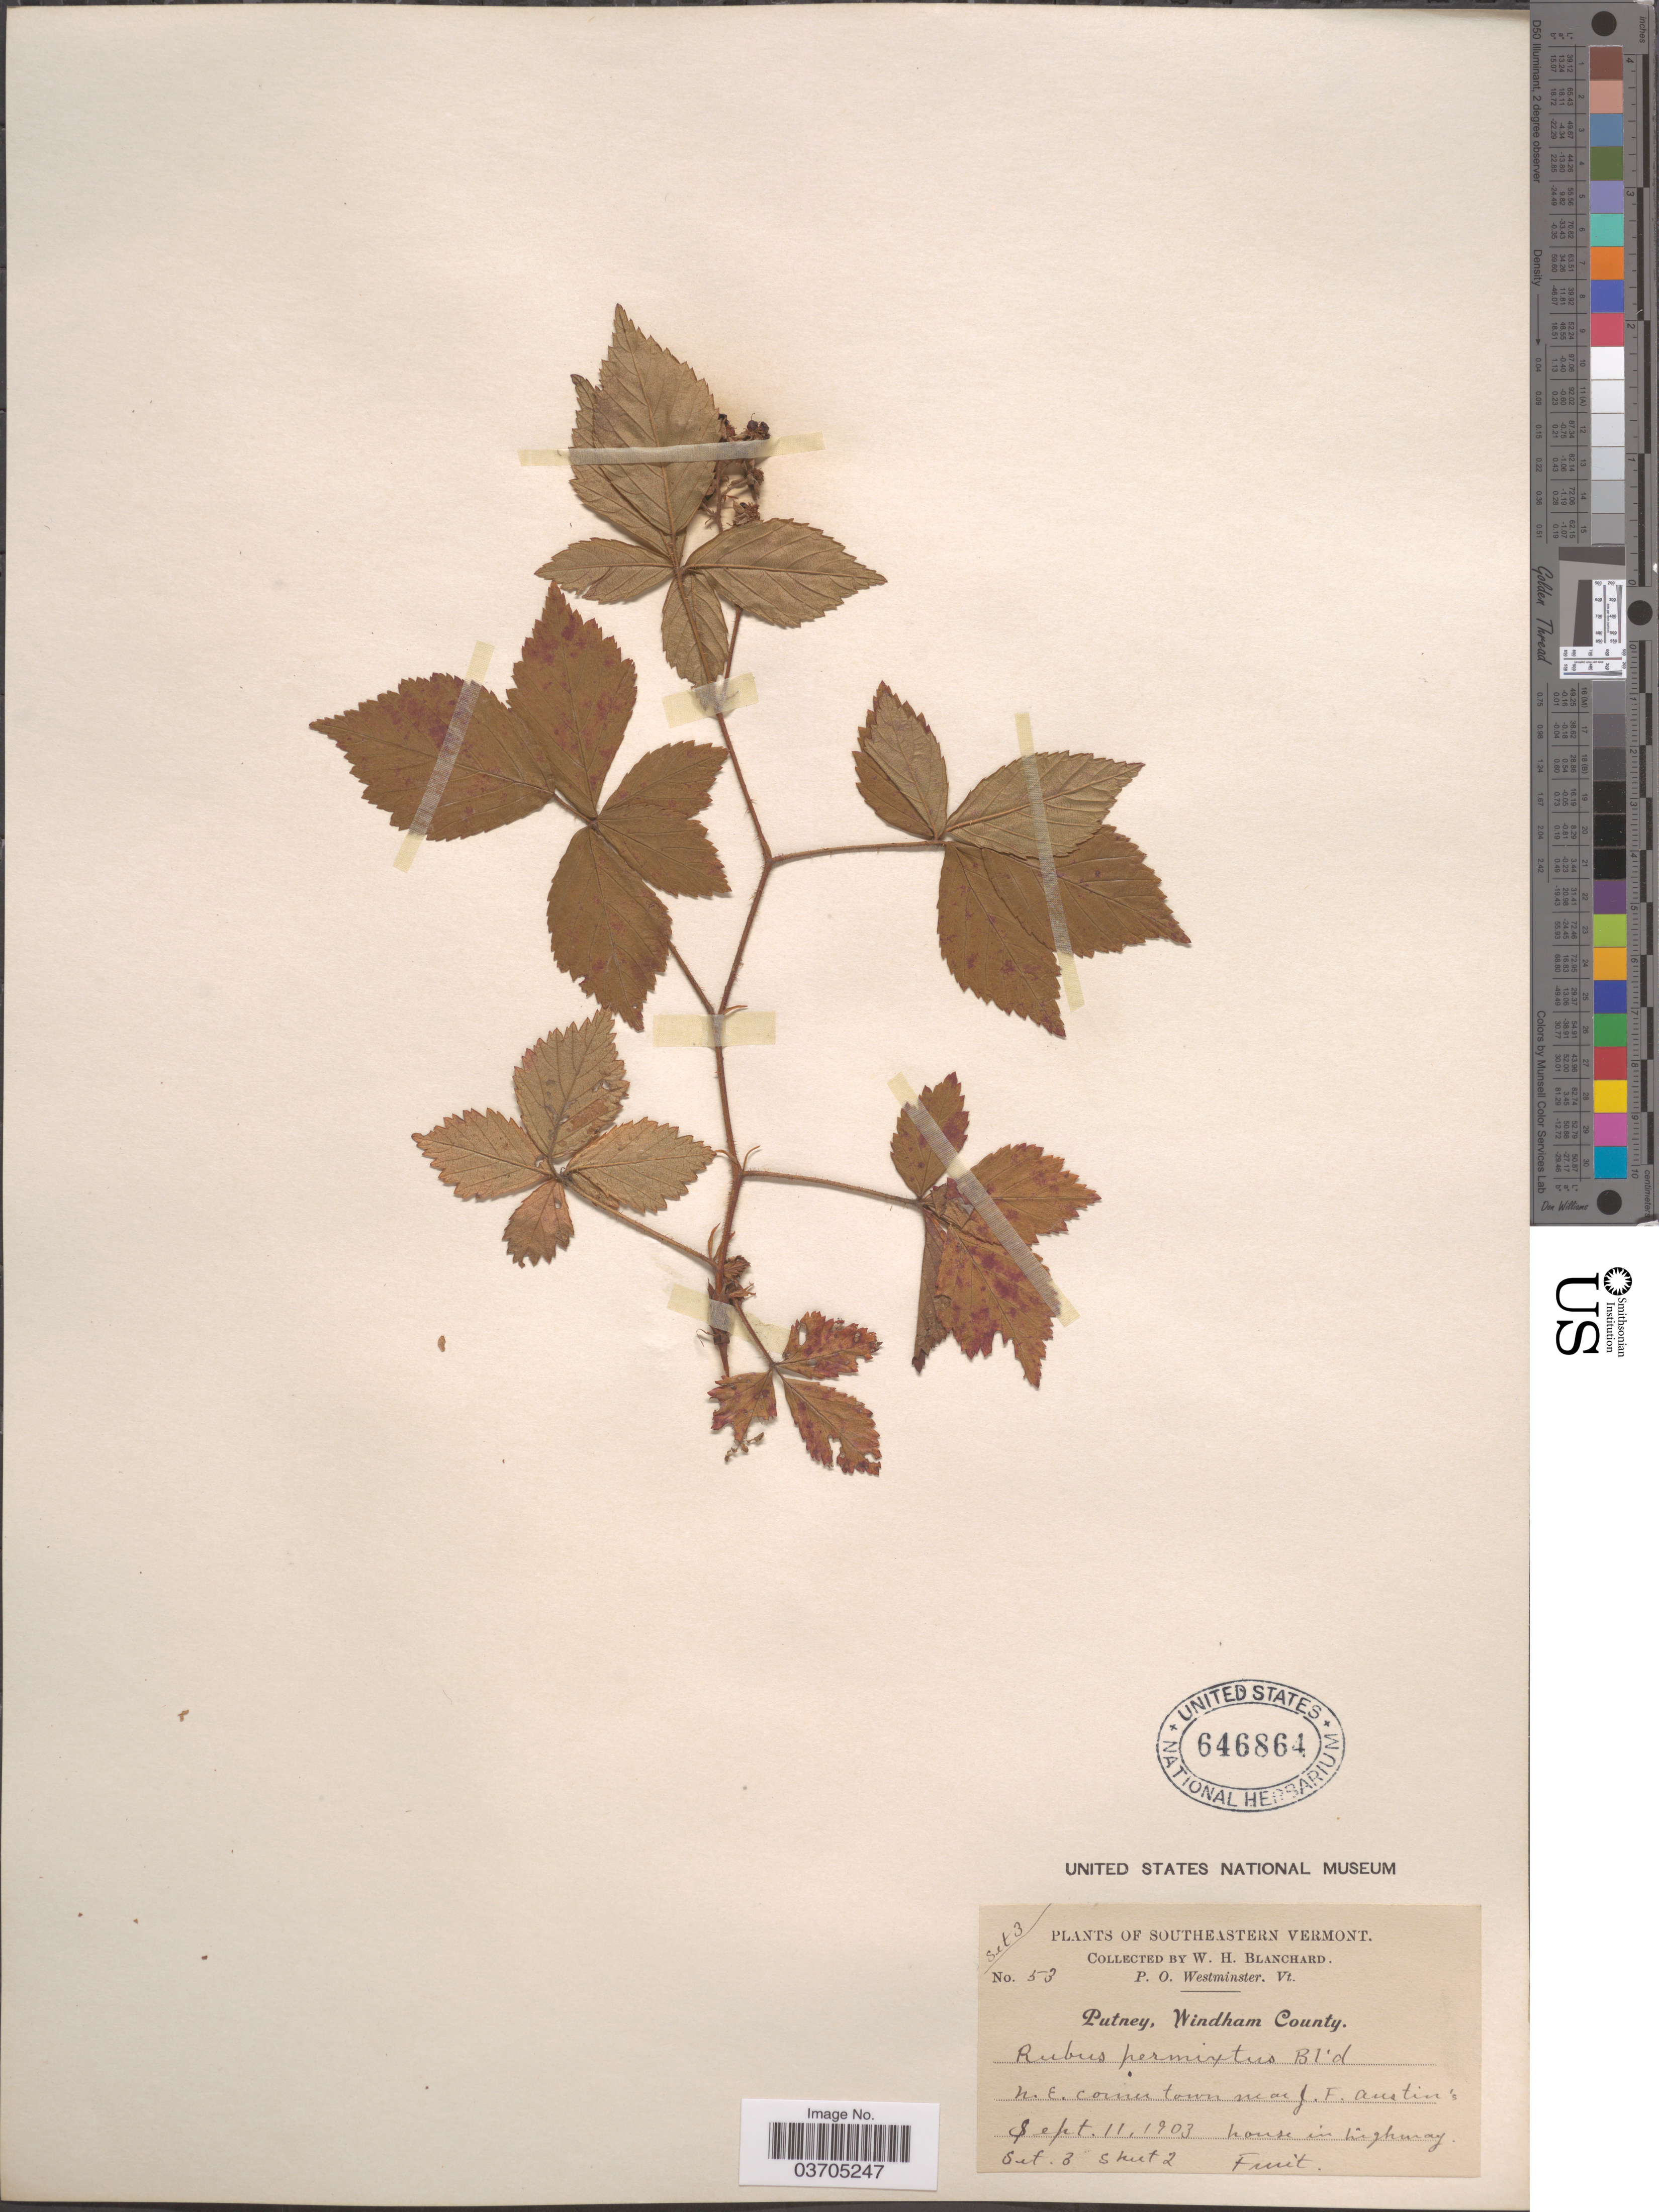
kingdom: Plantae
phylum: Tracheophyta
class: Magnoliopsida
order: Rosales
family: Rosaceae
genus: Rubus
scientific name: Rubus permixtus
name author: Blanch.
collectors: W. H. Blanchard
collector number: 53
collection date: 1903-09-11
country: United States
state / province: Vermont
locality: Southeastern Vermont. Putney, Windham County. N. E. corner town in road near J.F. Austin's house in highway.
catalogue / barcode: US 646864